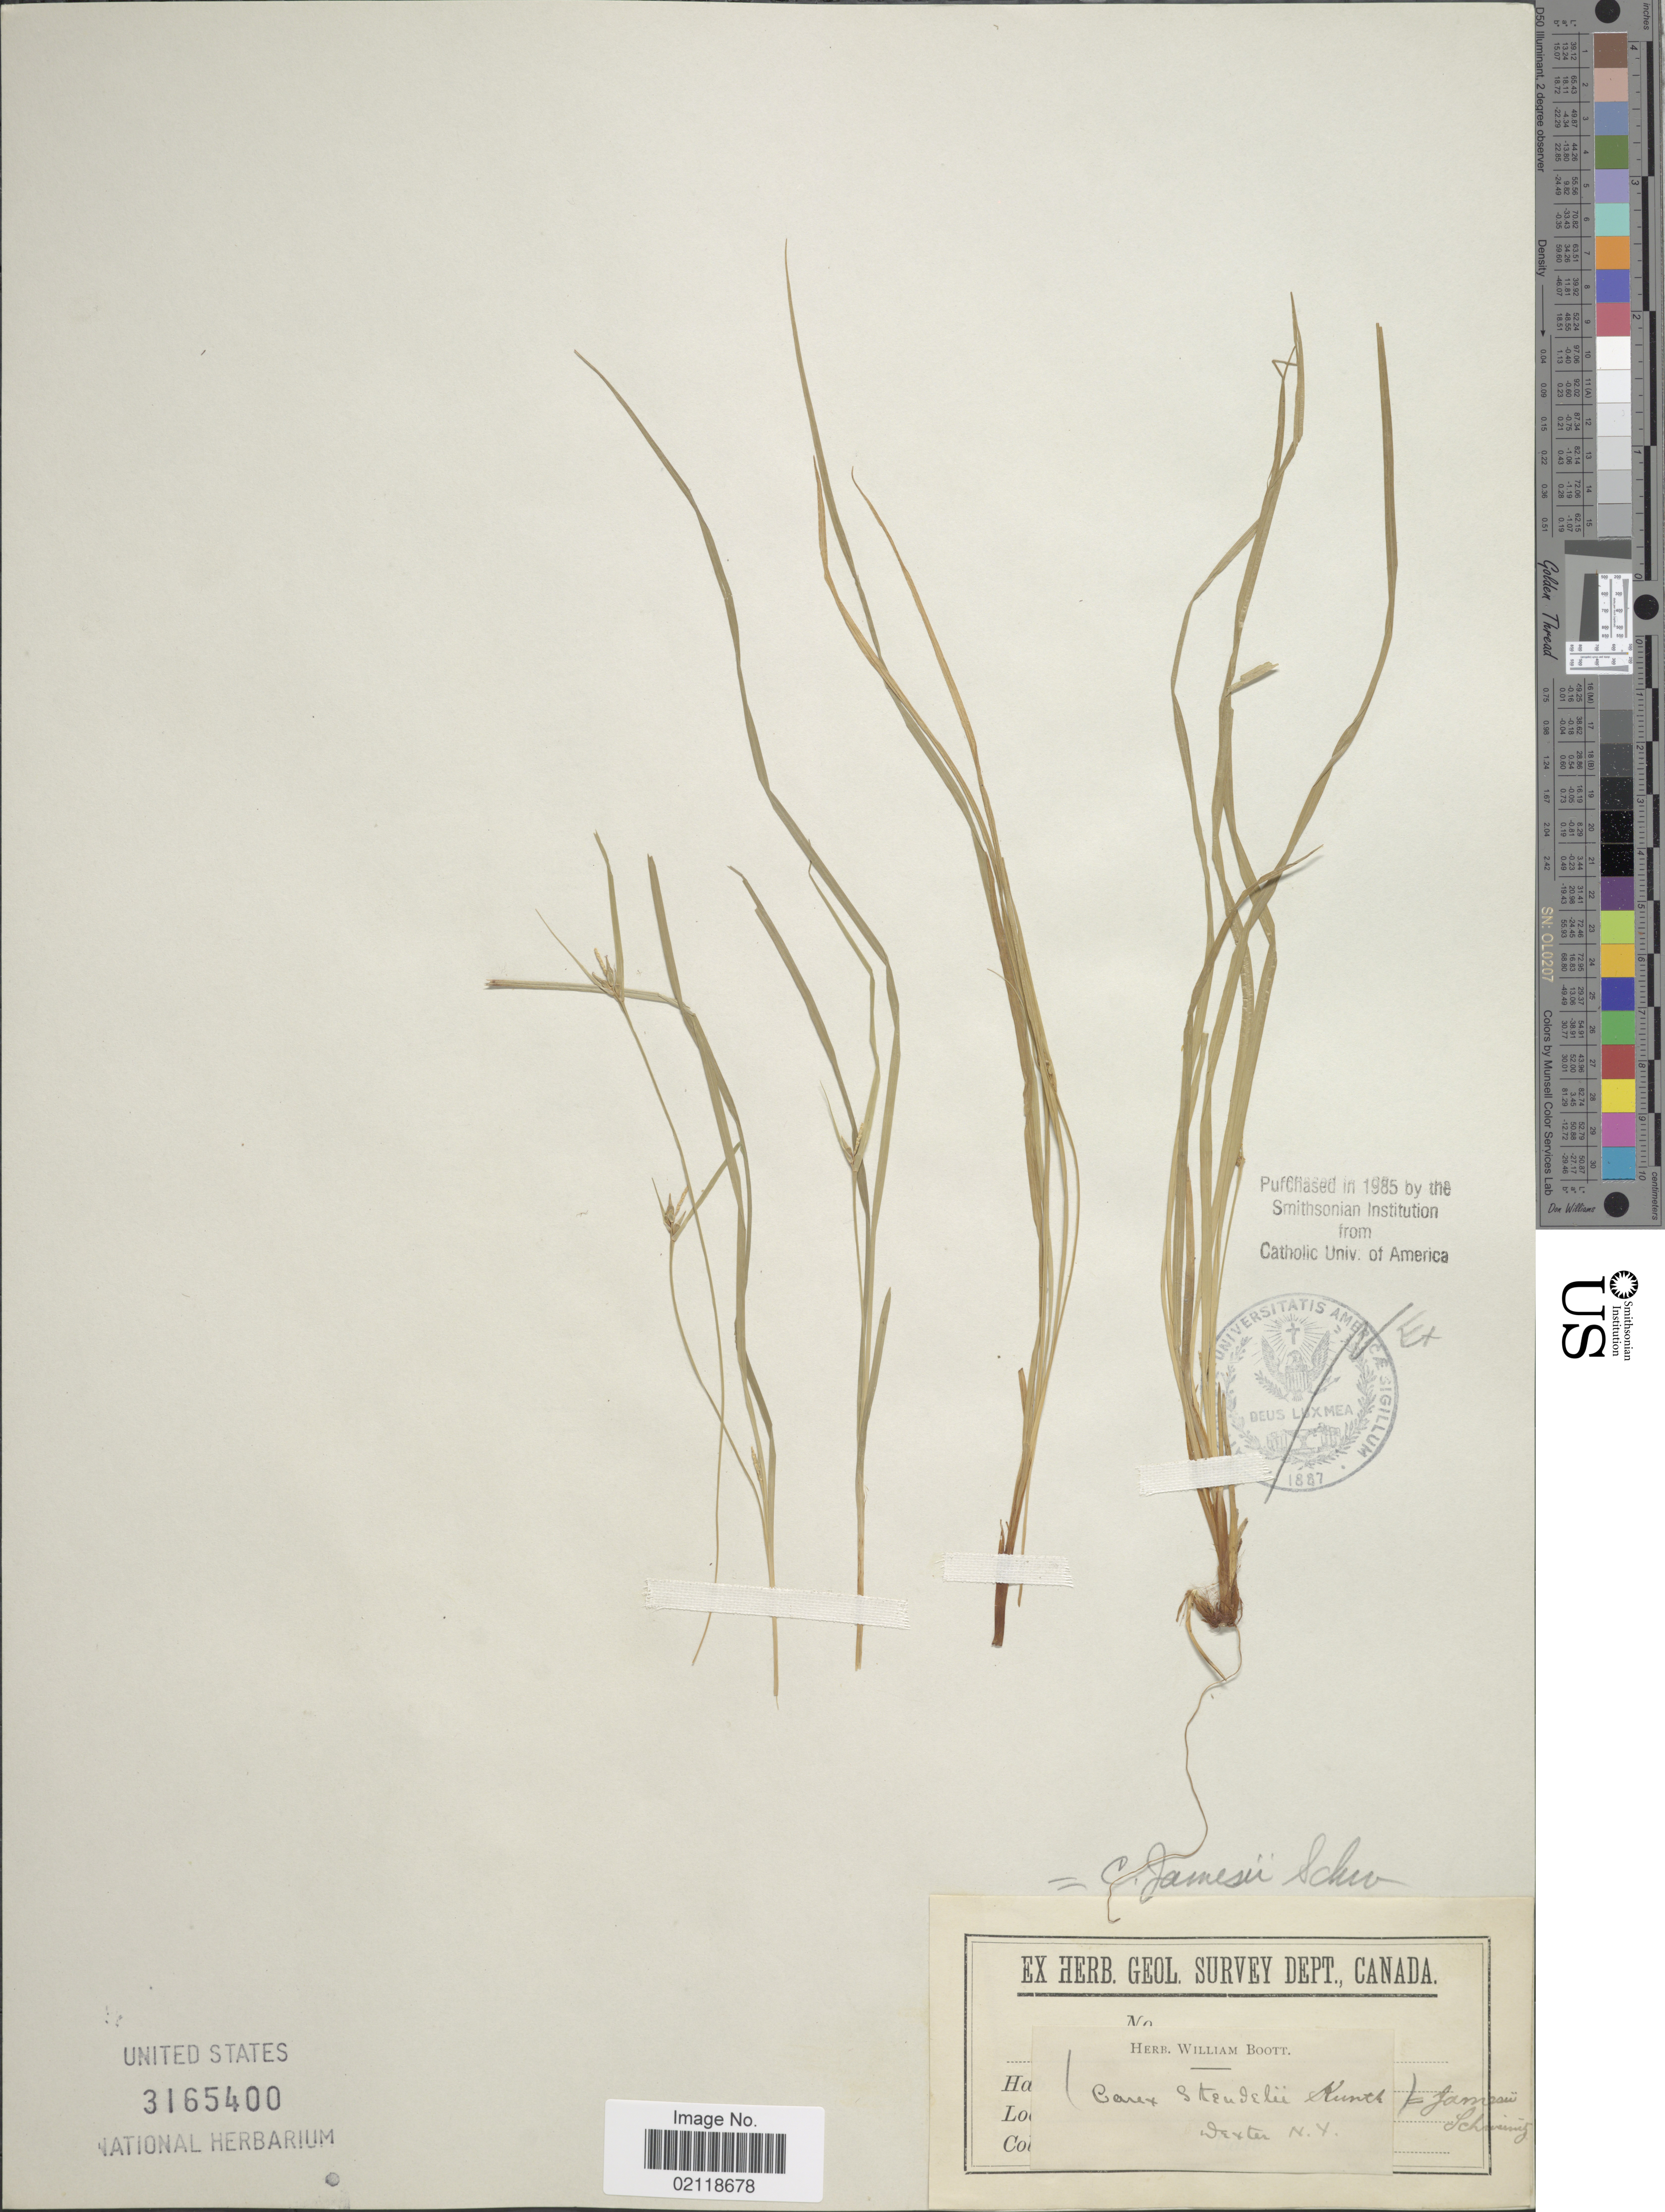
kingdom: Plantae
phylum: Tracheophyta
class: Liliopsida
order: Poales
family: Cyperaceae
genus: Carex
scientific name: Carex jamesii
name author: Schwein.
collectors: ex herb. William Boott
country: United States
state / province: New York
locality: Dexter.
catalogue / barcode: US 3165400